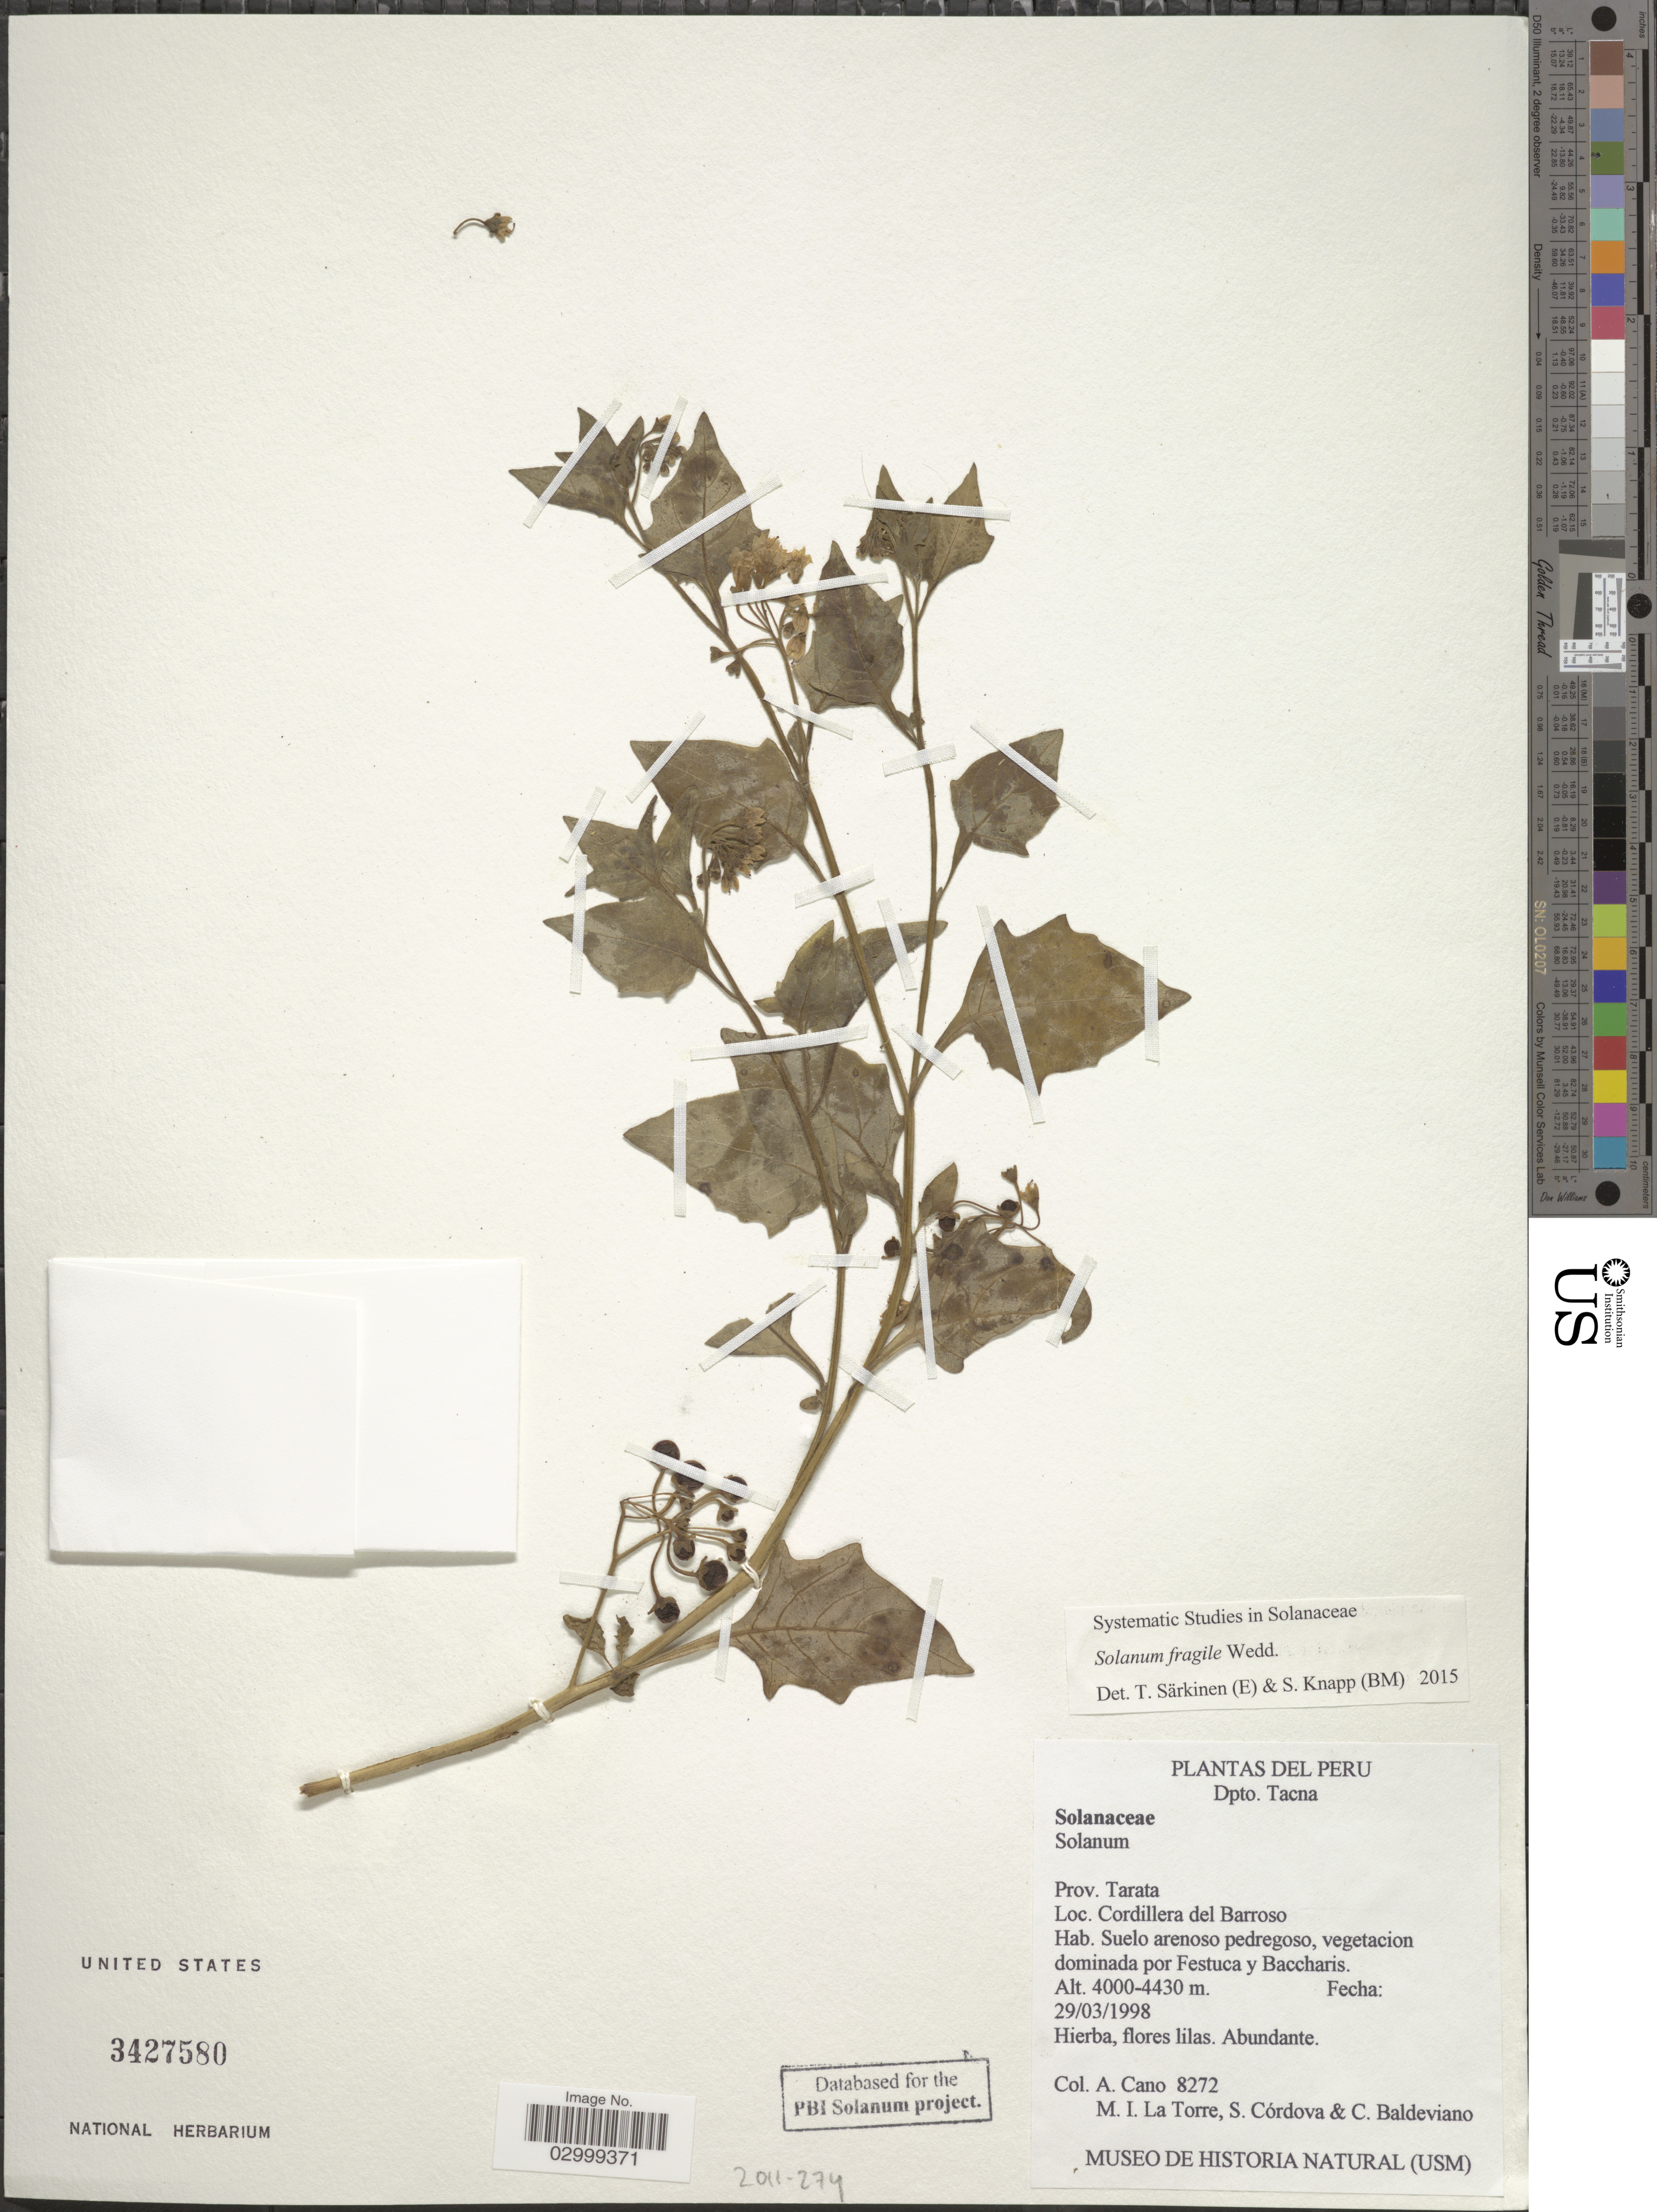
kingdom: Plantae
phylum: Tracheophyta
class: Magnoliopsida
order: Solanales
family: Solanaceae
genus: Solanum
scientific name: Solanum fragile C. Wright ex Griseb., nom. illeg.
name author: C. Wright ex Griseb.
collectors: A. Cano, M. La Torre, S. Cordova & C. Baldeviano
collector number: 8272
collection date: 1998-03-29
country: Peru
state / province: Tacna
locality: Dpto. Tacna, Prov. Tarata, Cordillera del Barroso.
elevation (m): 4000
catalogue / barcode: US 3427580